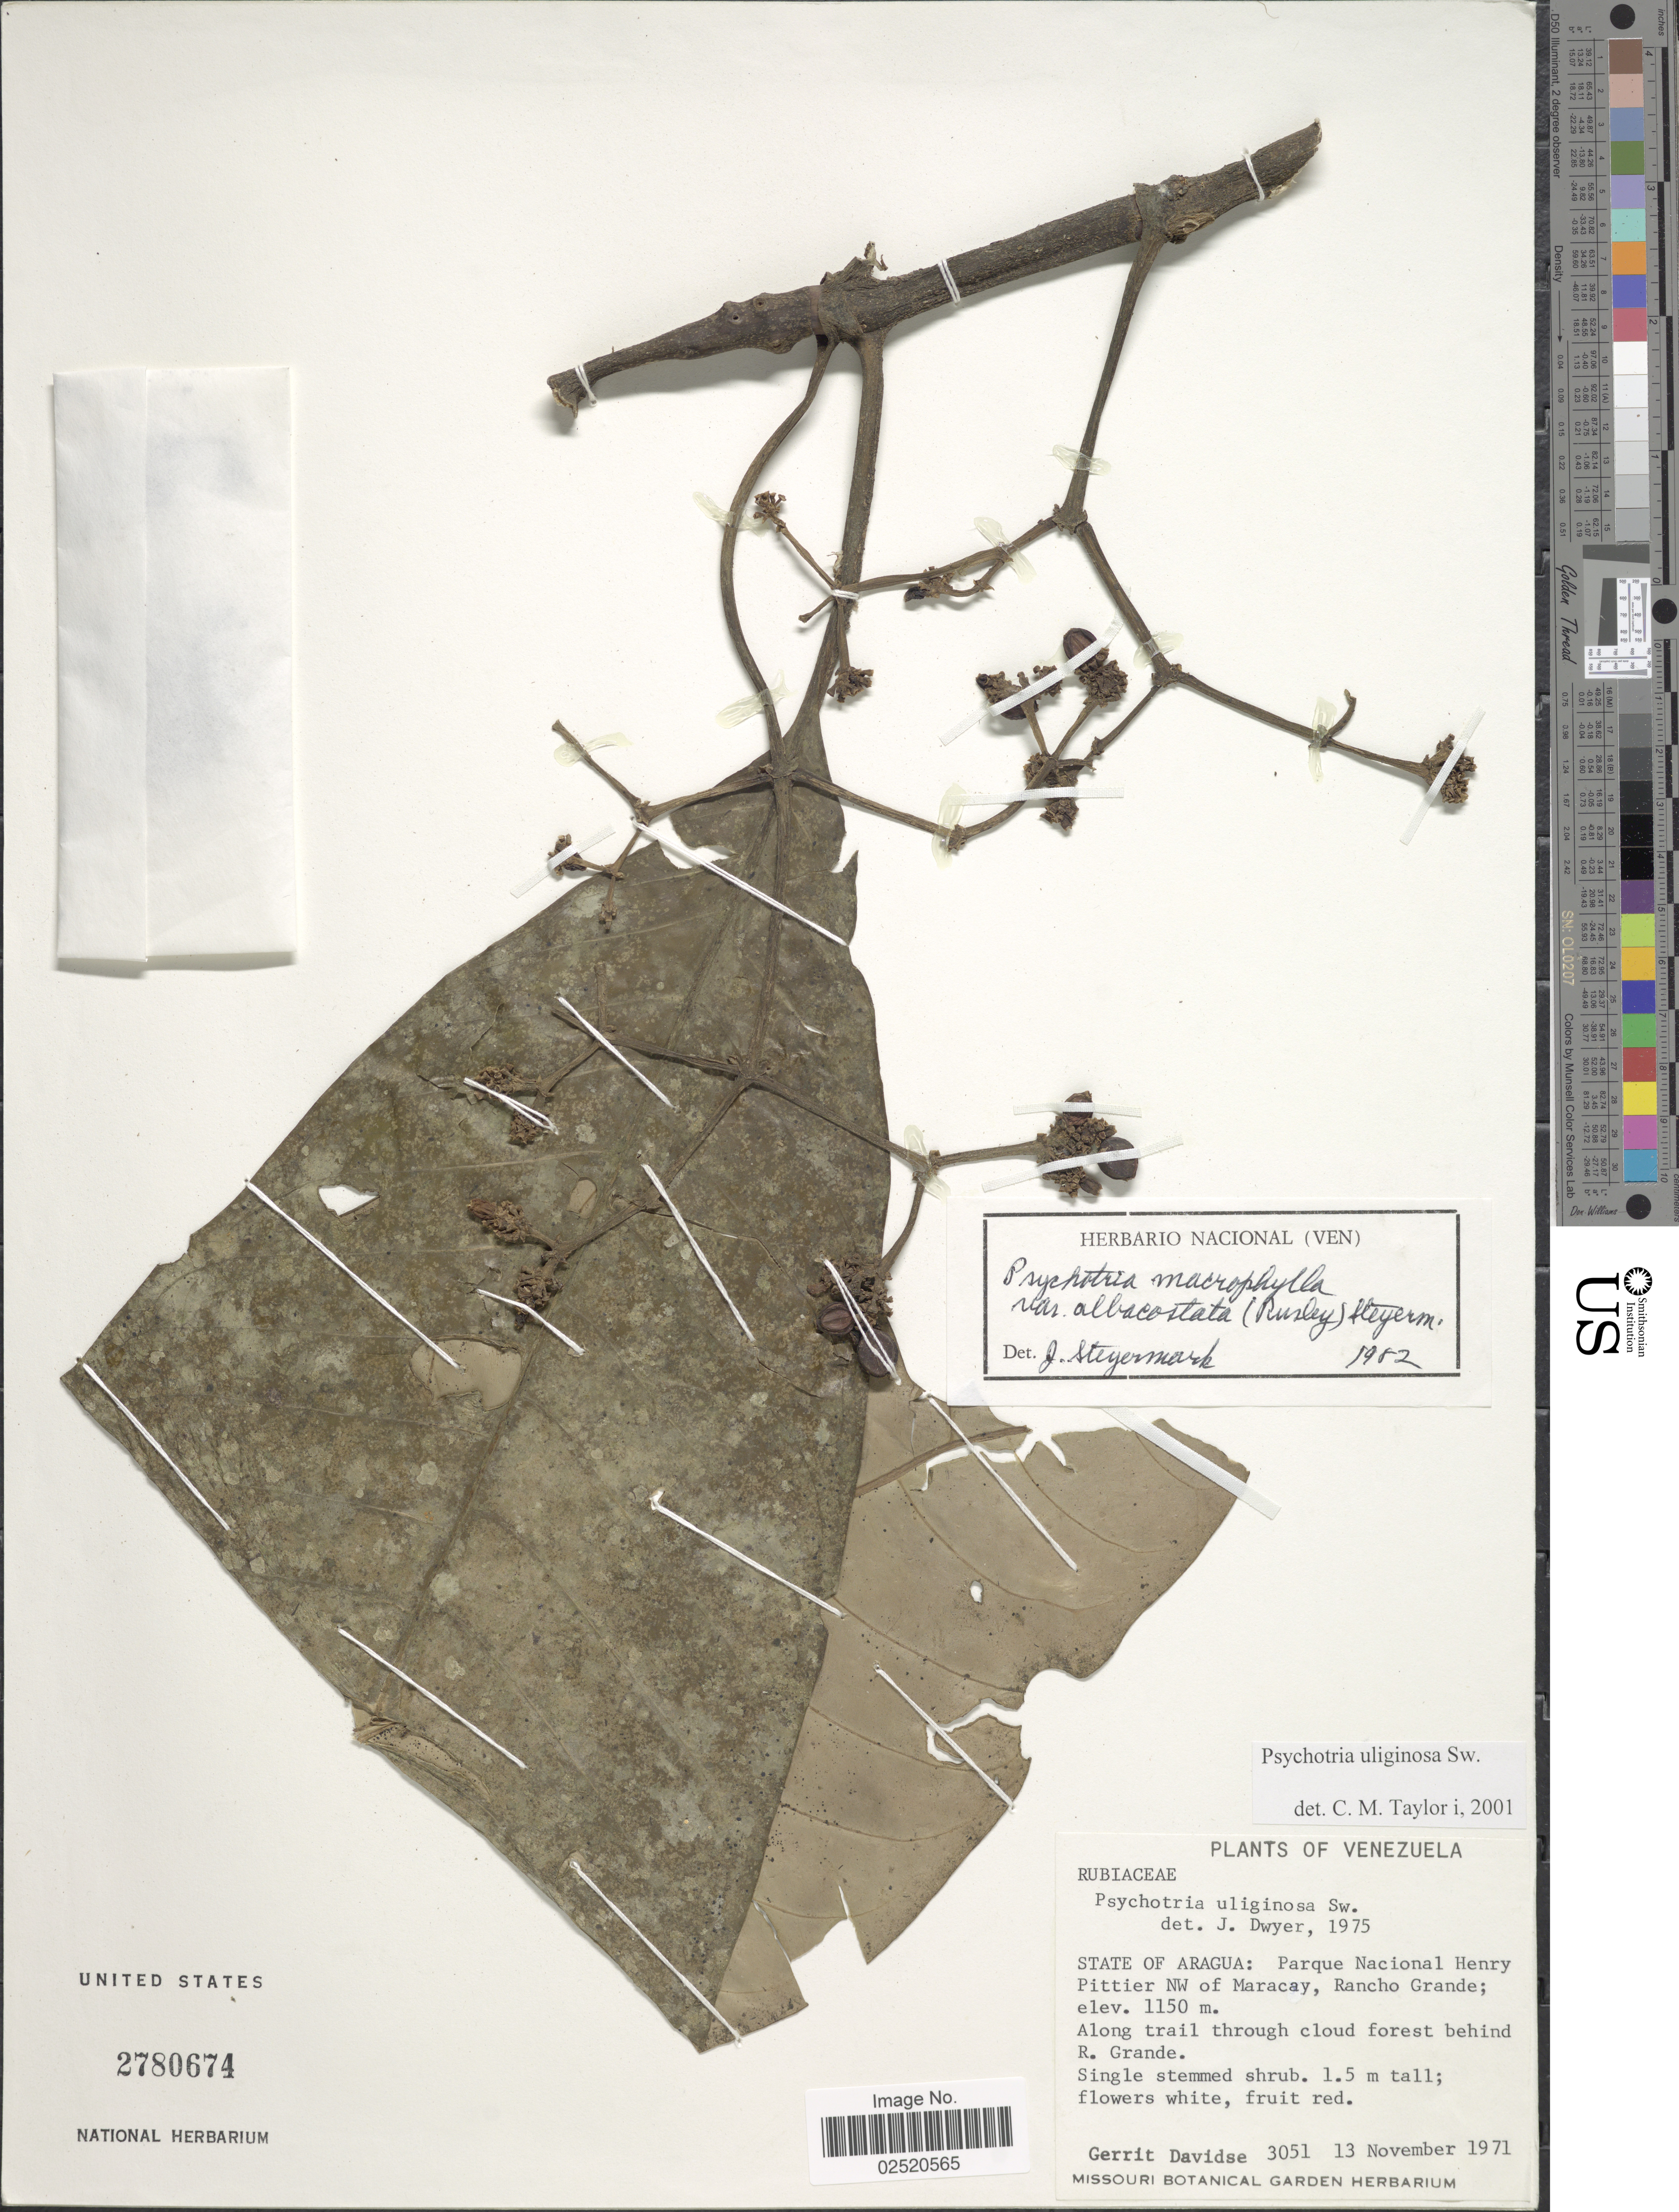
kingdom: Plantae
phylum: Tracheophyta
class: Magnoliopsida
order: Gentianales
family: Rubiaceae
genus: Psychotria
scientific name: Psychotria uliginosa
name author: Sw.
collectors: G. Davidse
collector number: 3051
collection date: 1971-11-13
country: Venezuela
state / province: Aragua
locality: Parque Nacional Henry Pittier NW of Maracay, Rancho Grande. Along trail through cloud forest behind R. Grande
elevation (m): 1150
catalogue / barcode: US 2780674